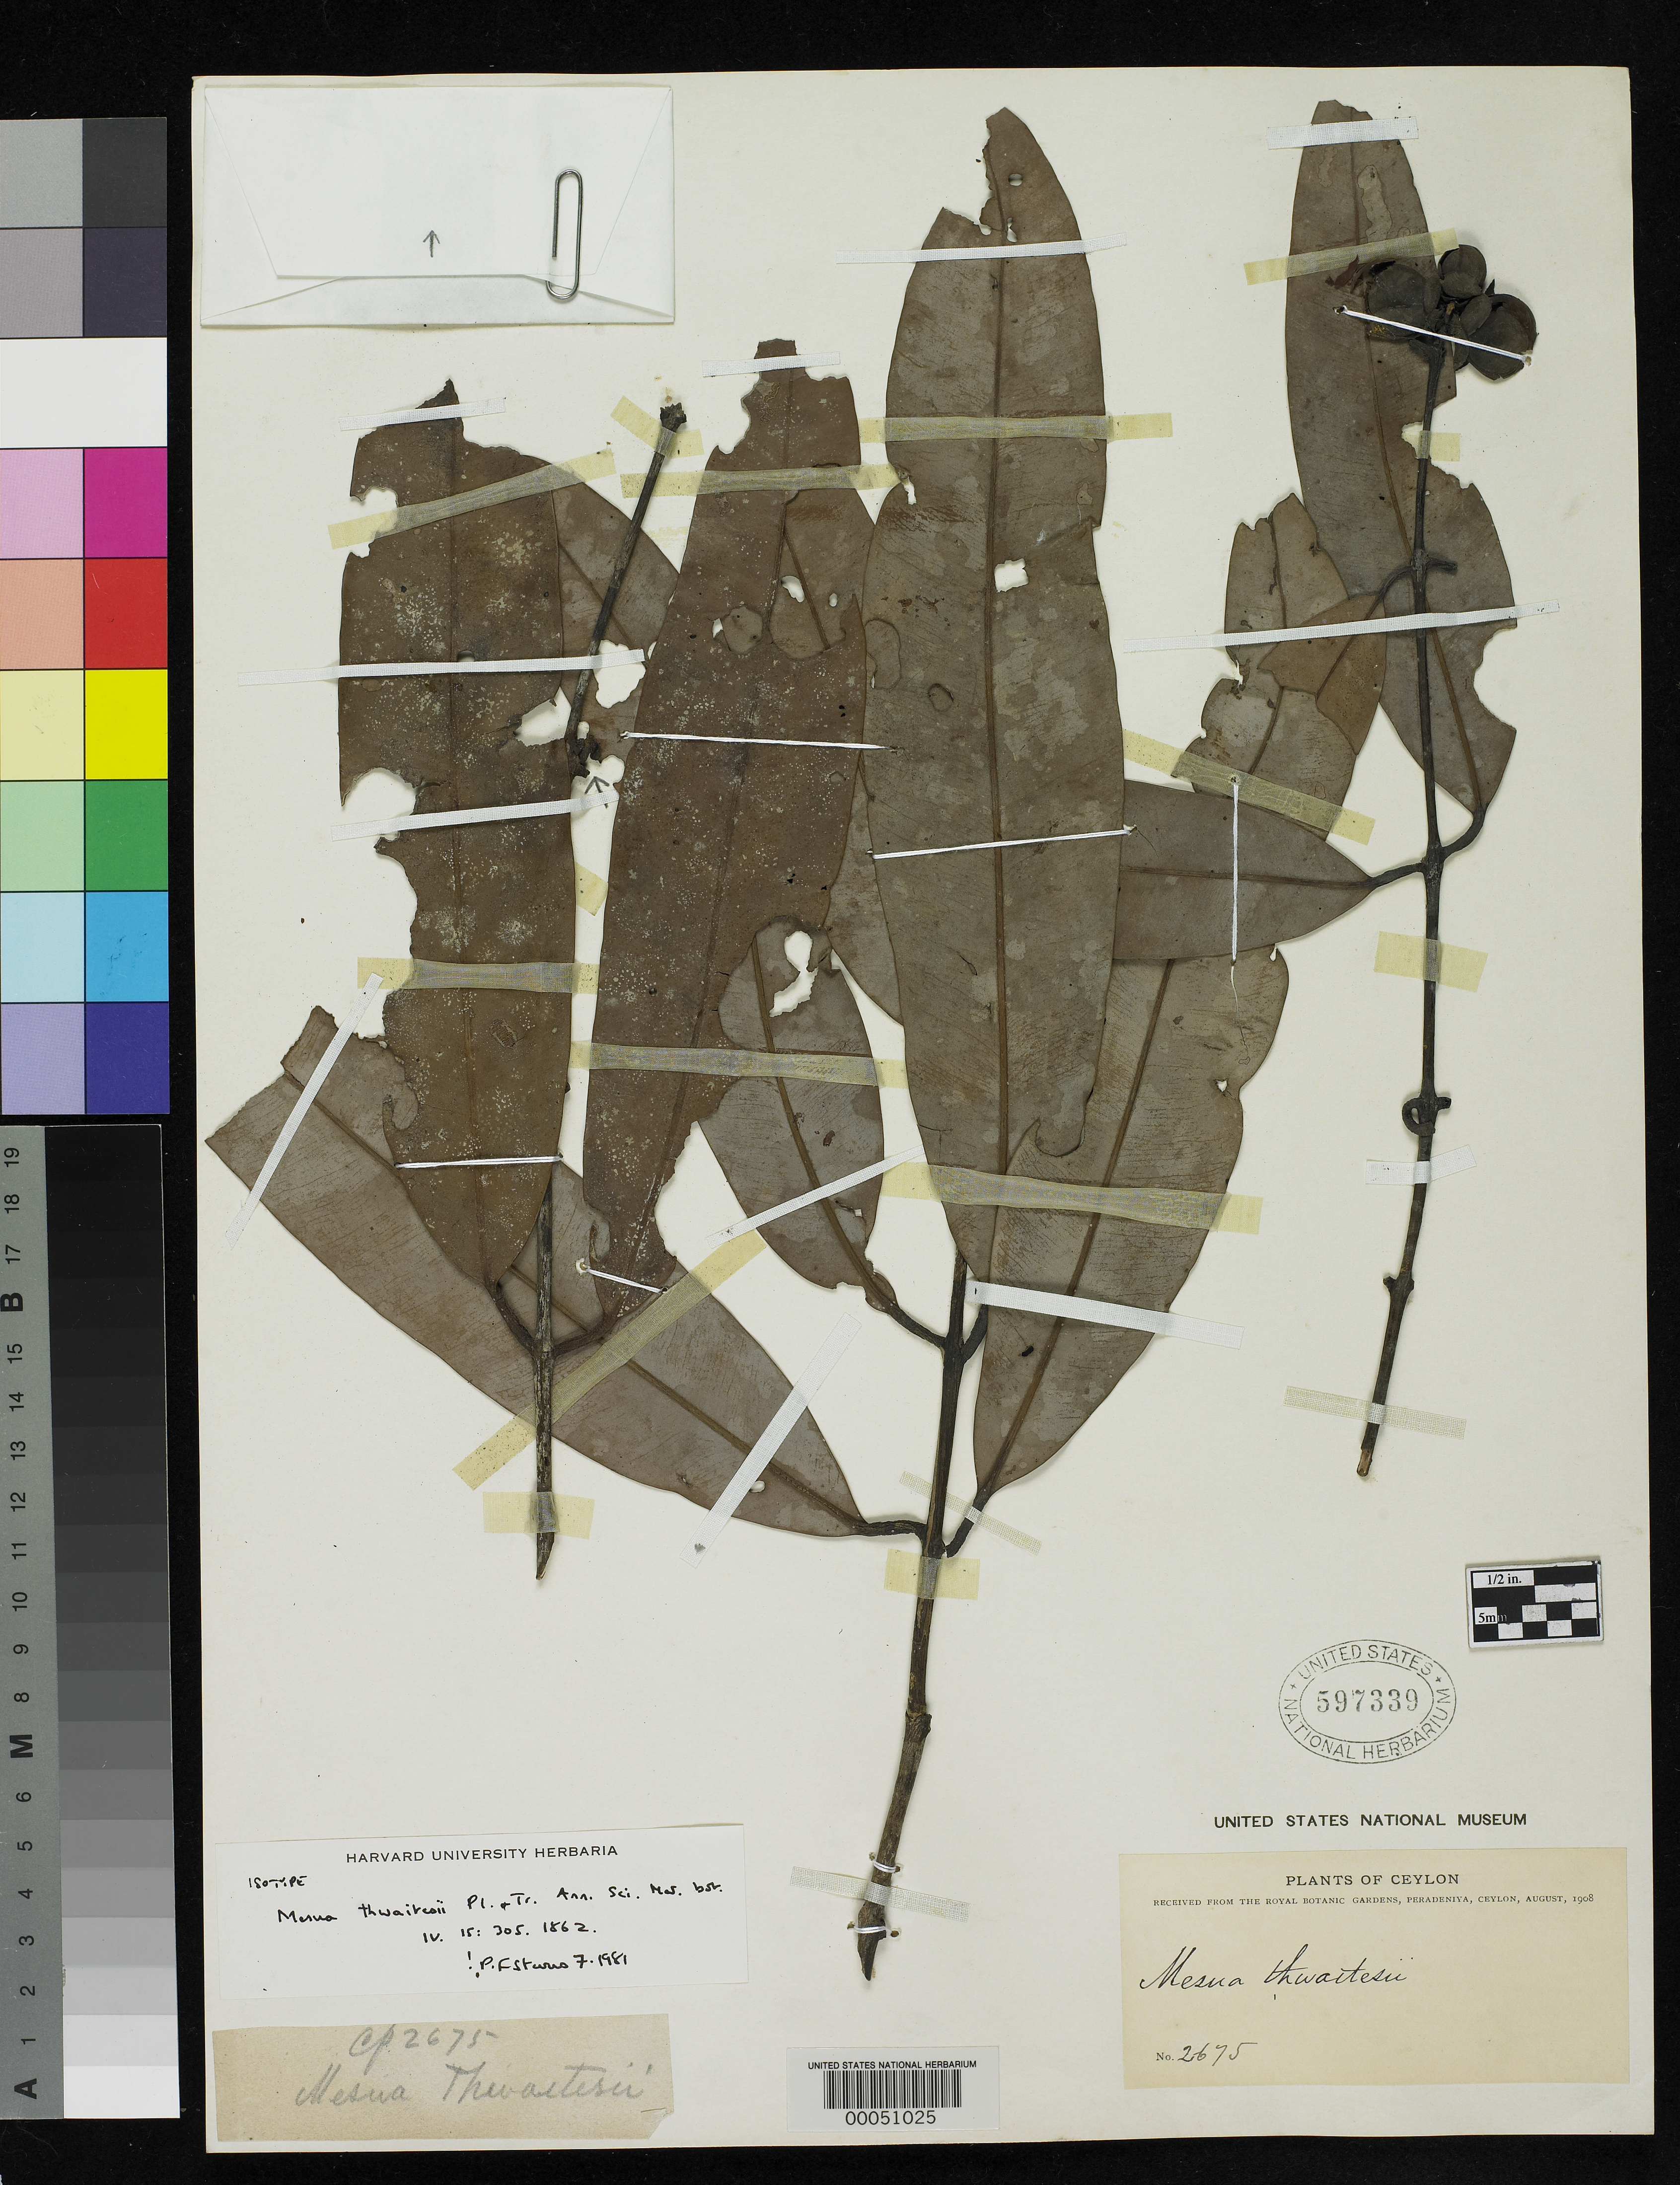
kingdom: Plantae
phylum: Tracheophyta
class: Magnoliopsida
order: Malpighiales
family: Calophyllaceae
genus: Mesua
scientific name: Mesua thwaitesii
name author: Planch. & Triana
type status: Isotype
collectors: G. H. K. Thwaites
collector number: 2675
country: Sri Lanka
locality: "Ceylon"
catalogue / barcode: US 1576856